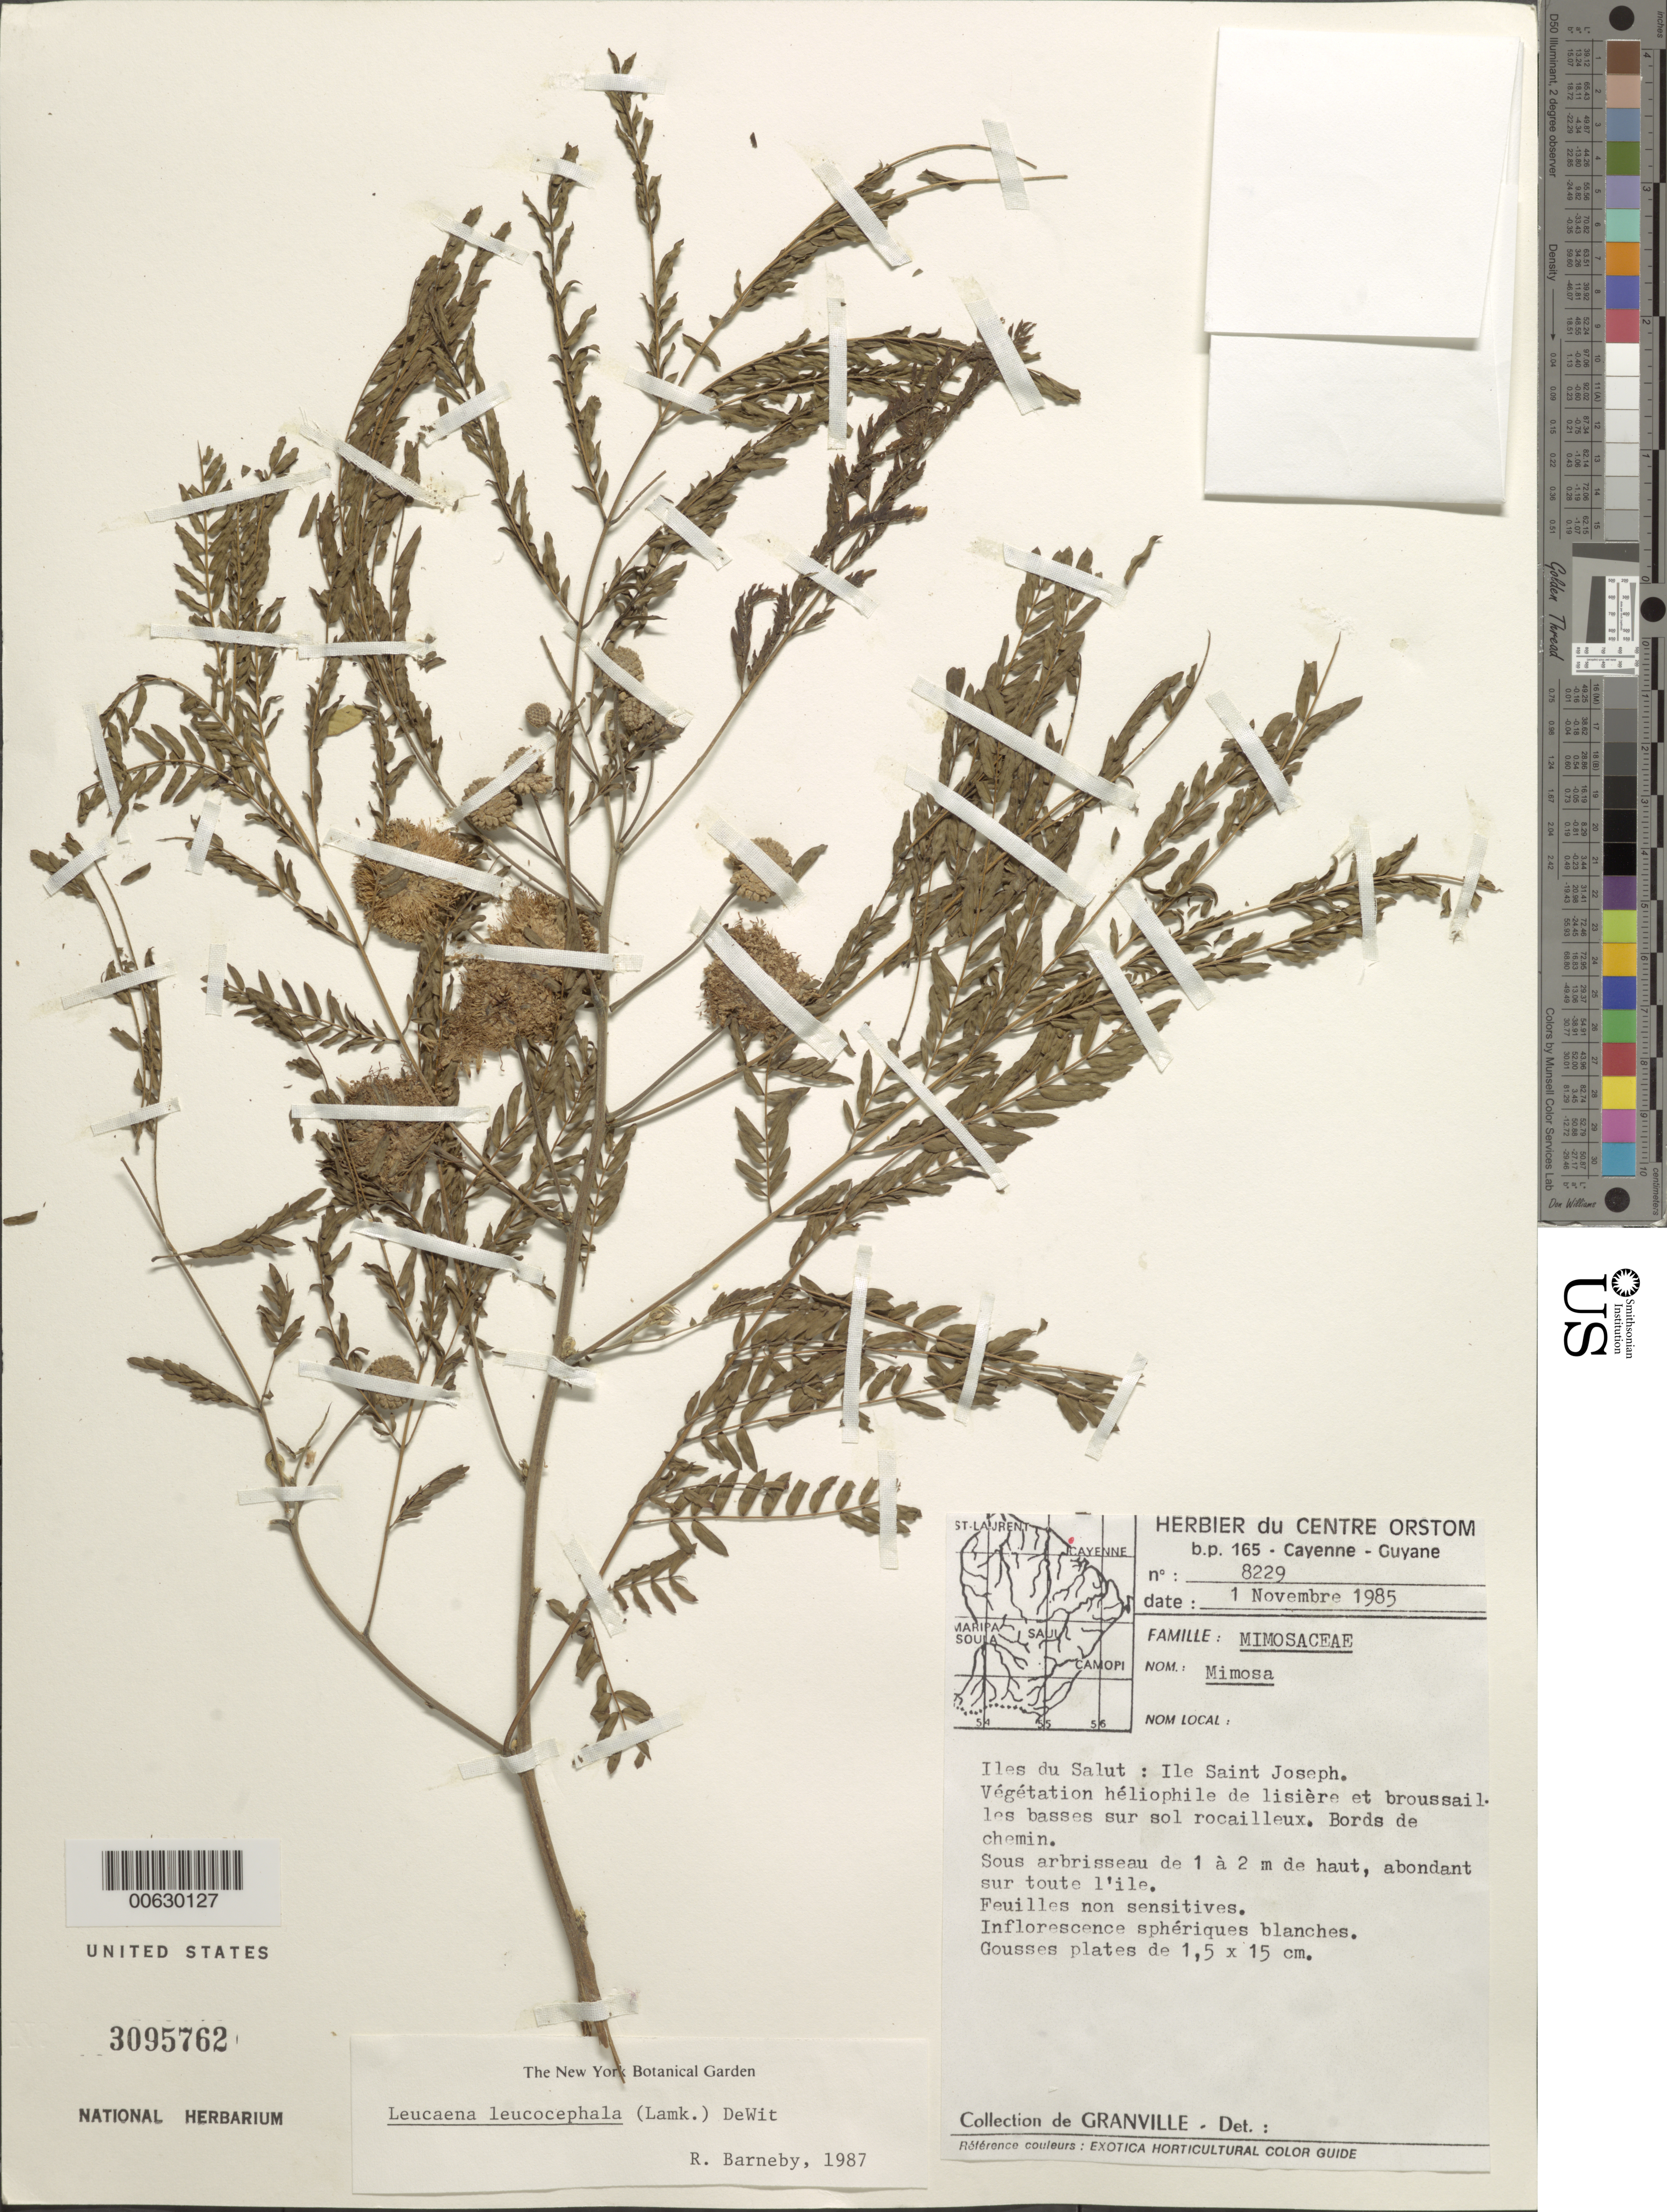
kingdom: Plantae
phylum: Tracheophyta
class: Magnoliopsida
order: Fabales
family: Fabaceae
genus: Leucaena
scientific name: Leucaena leucocephala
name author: (Lam.) de Wit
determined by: Barneby, Rupert C., (NY)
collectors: J.-J. de Granville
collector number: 8229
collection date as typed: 1-Nov-85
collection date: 1985-11-01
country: French Guiana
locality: Iles du Salut, Ile St. Joseph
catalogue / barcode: US 3095762